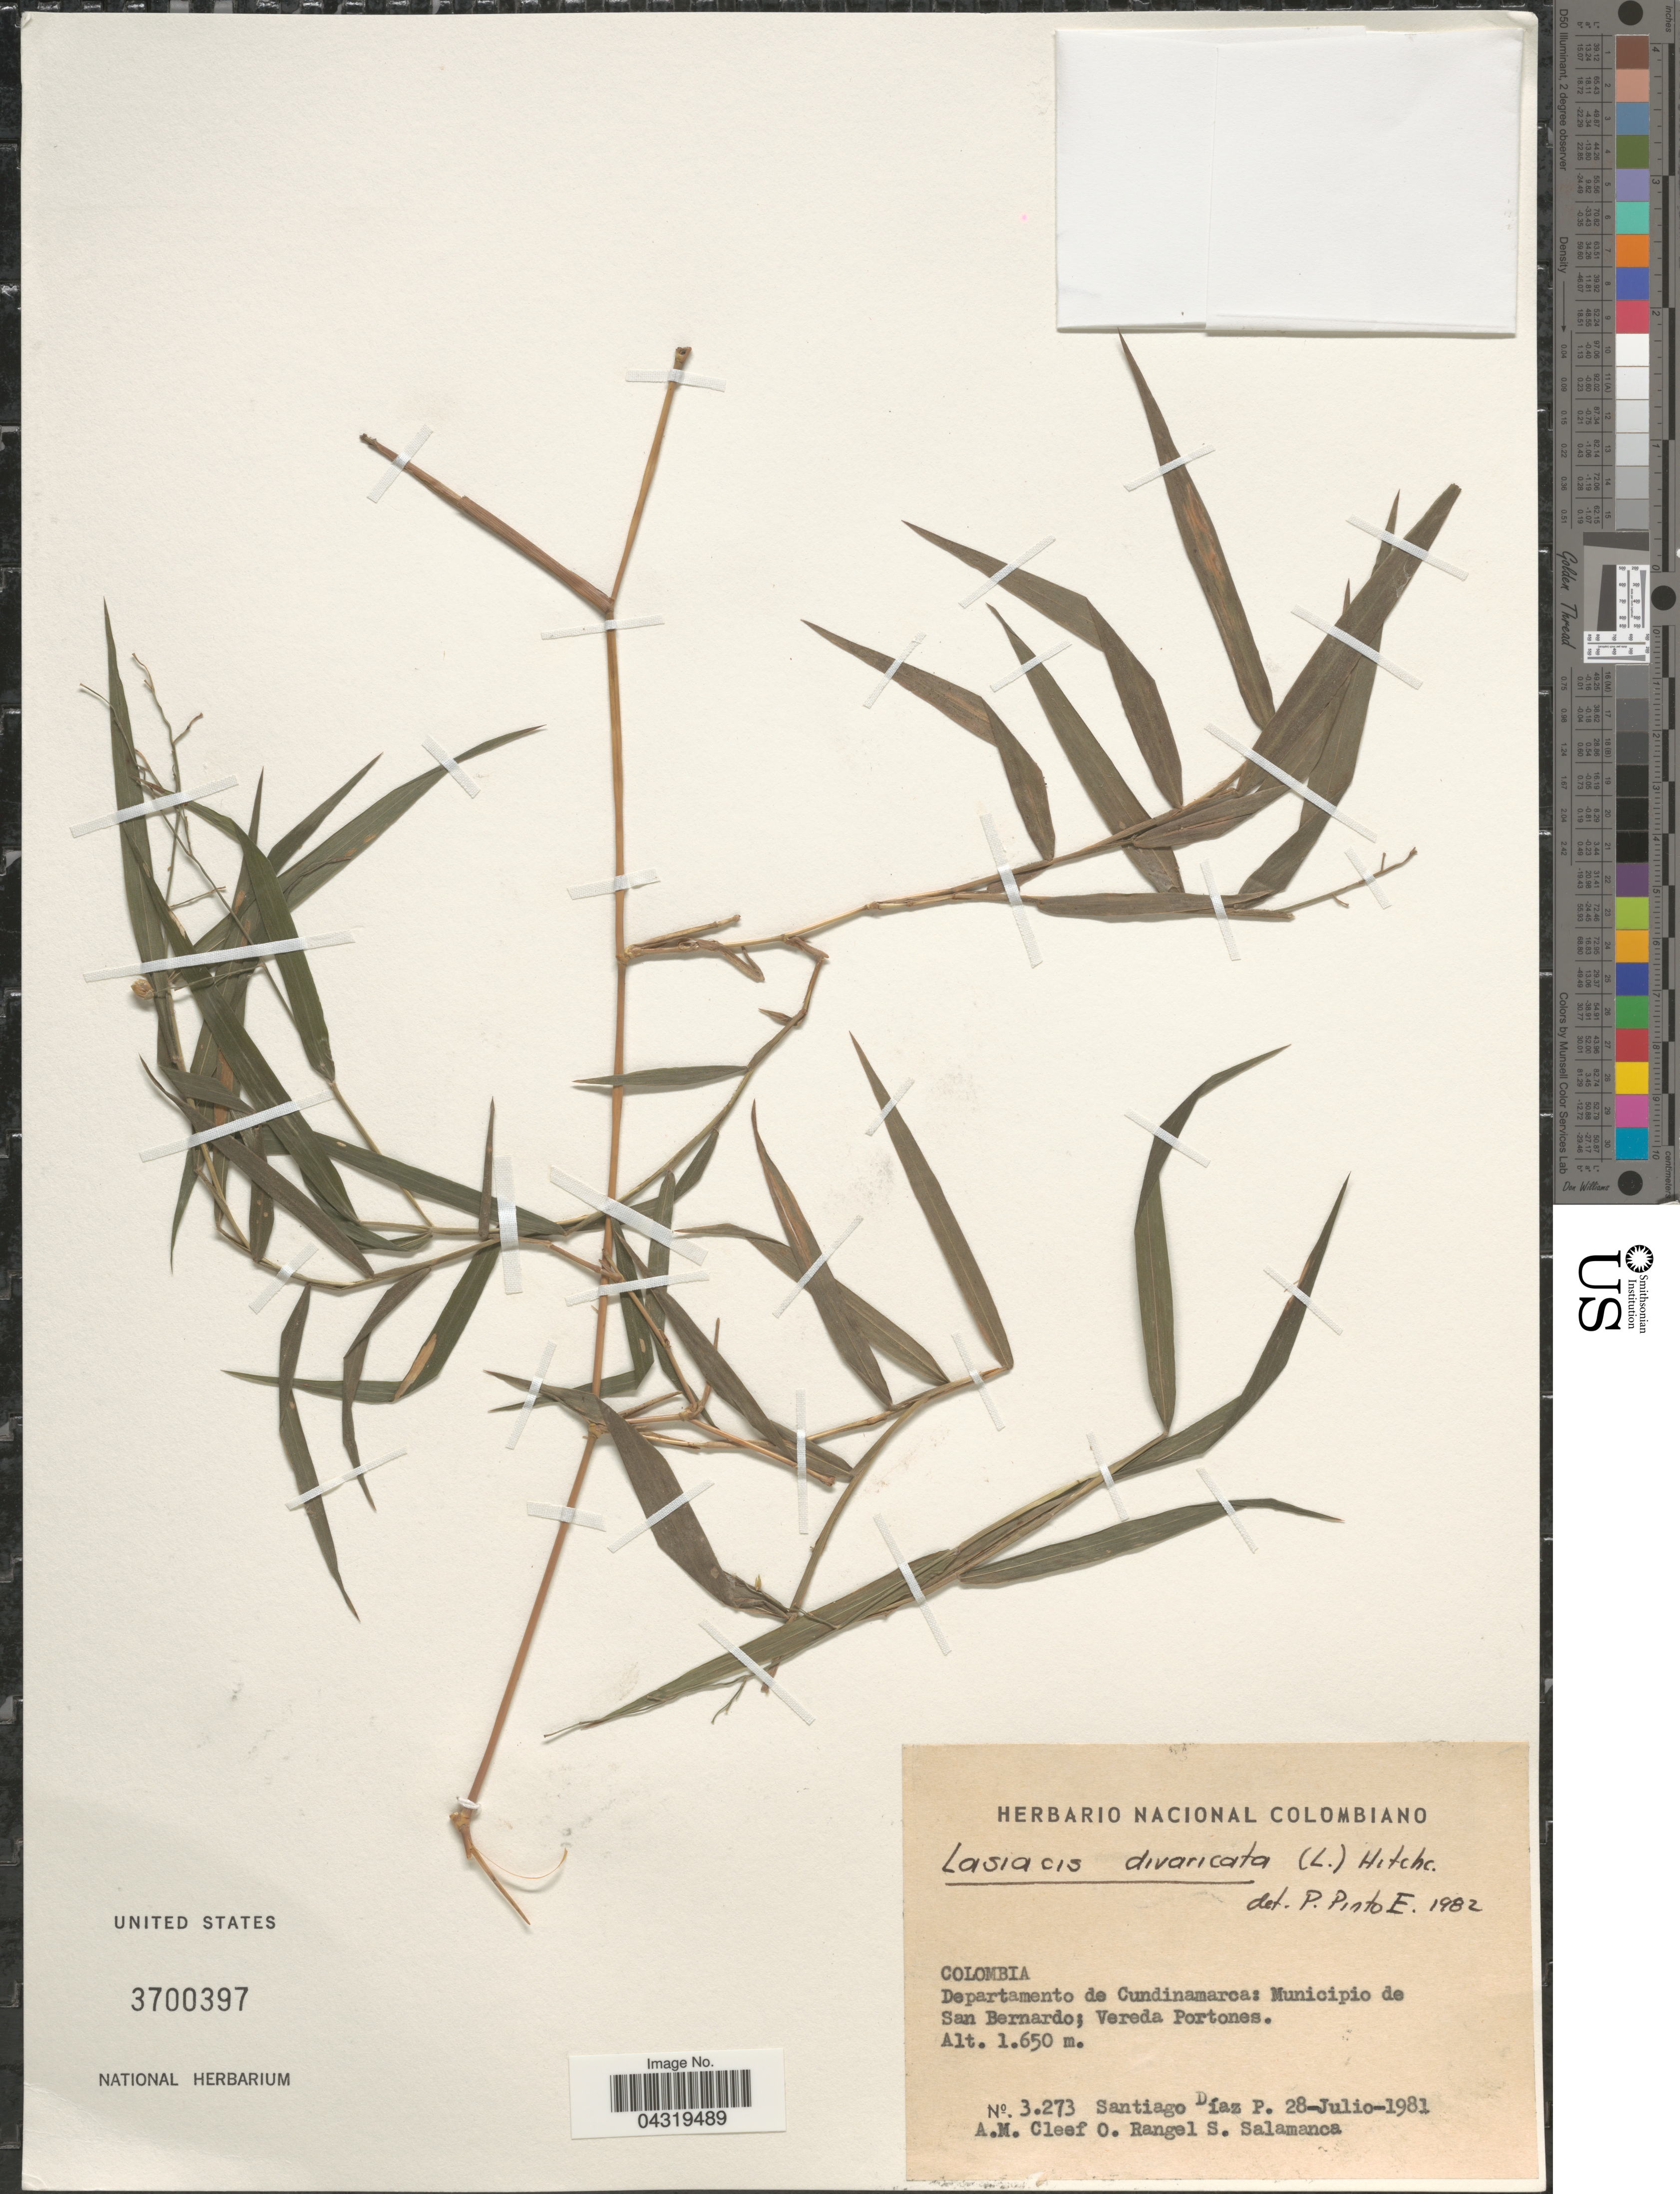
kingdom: Plantae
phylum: Tracheophyta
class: Liliopsida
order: Poales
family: Poaceae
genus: Lasiacis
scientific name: Lasiacis divaricata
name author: (L.) Hitchc.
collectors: S. Diaz P., A. M. Cleef, O. Rangel & S. Salamanca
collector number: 3273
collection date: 1981-07-28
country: Colombia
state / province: Cundinamarca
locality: Departamento de Cundinamarca: Municipio de San Bernardo; Vereda Portones.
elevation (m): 1650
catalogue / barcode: US 3700397